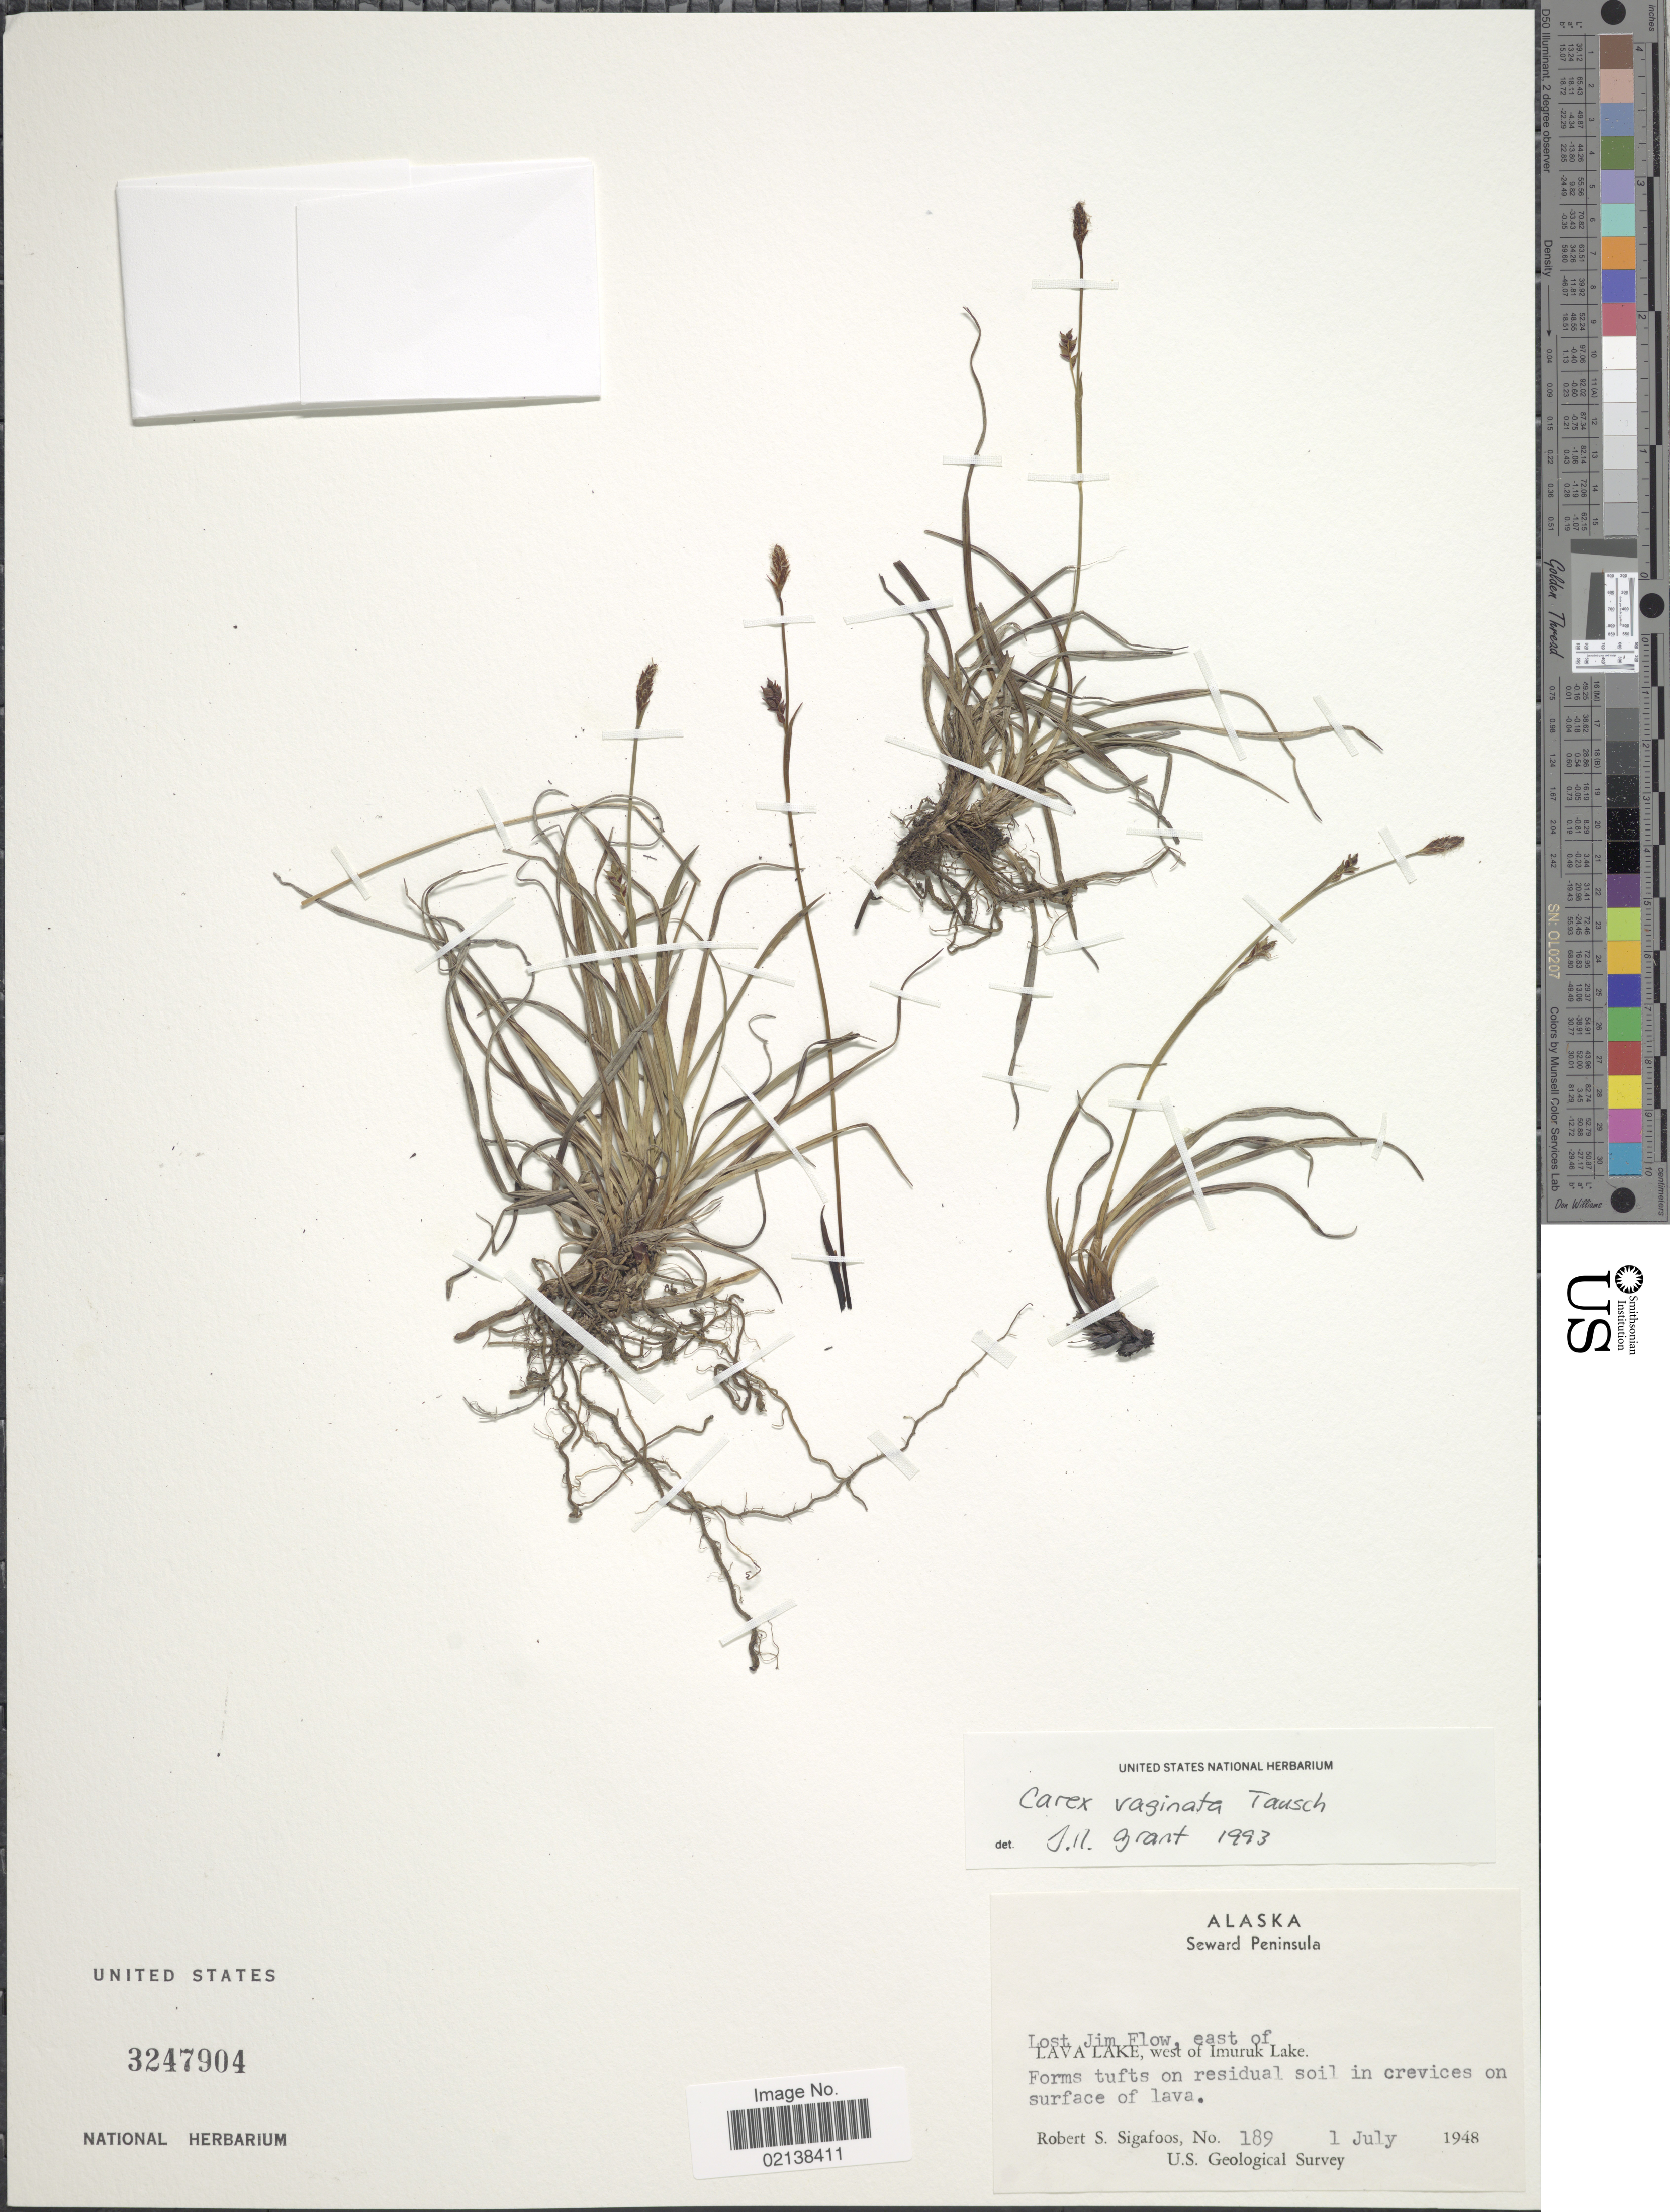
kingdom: Plantae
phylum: Tracheophyta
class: Liliopsida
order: Poales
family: Cyperaceae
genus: Carex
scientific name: Carex vaginata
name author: Tausch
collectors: R. Sigafoos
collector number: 189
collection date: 1948-07-01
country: United States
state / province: Alaska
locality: Seward Peninsula. lost Jim Flow, east of Lava Lake, west of Imuruk Lake, in crevices on surface of Lava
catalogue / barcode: US 3247904